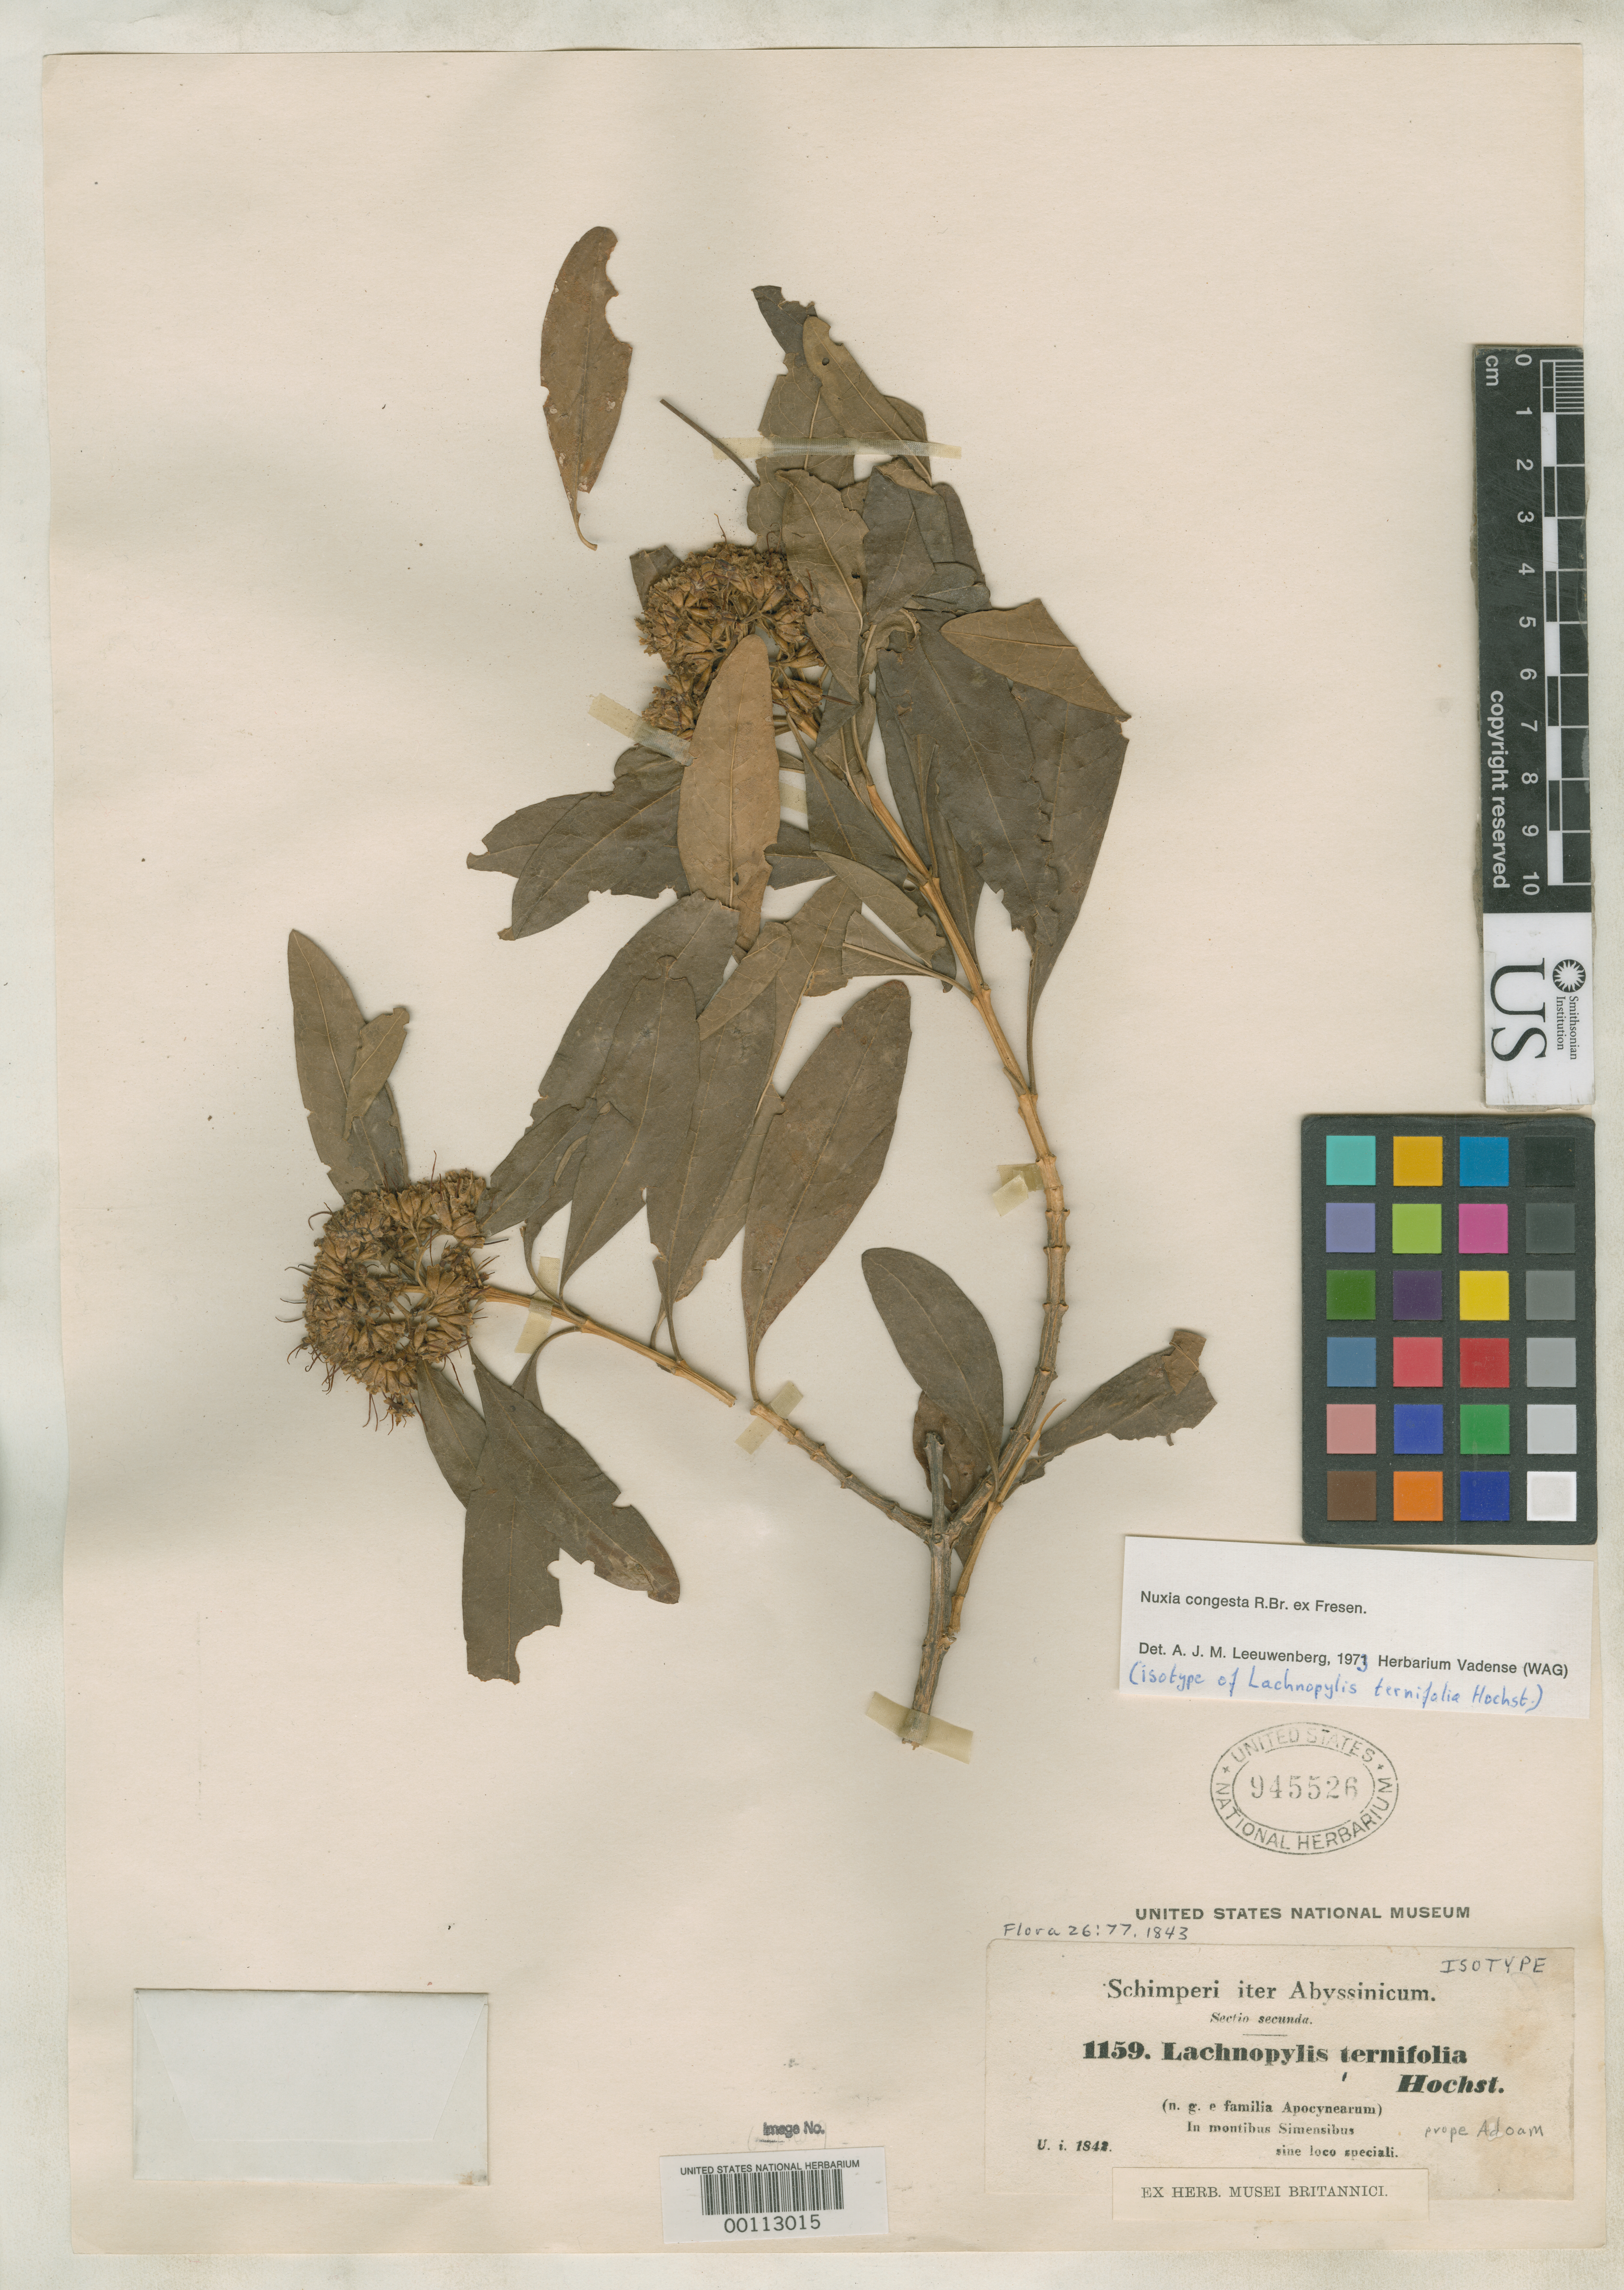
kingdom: Plantae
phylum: Tracheophyta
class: Magnoliopsida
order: Lamiales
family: Stilbaceae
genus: Lachnopylis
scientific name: Lachnopylis ternifolia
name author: Hochst.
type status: Isotype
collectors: G. W. Schimper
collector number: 1159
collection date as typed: Jan 1842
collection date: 1842-01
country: Ethiopia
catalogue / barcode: US 945526